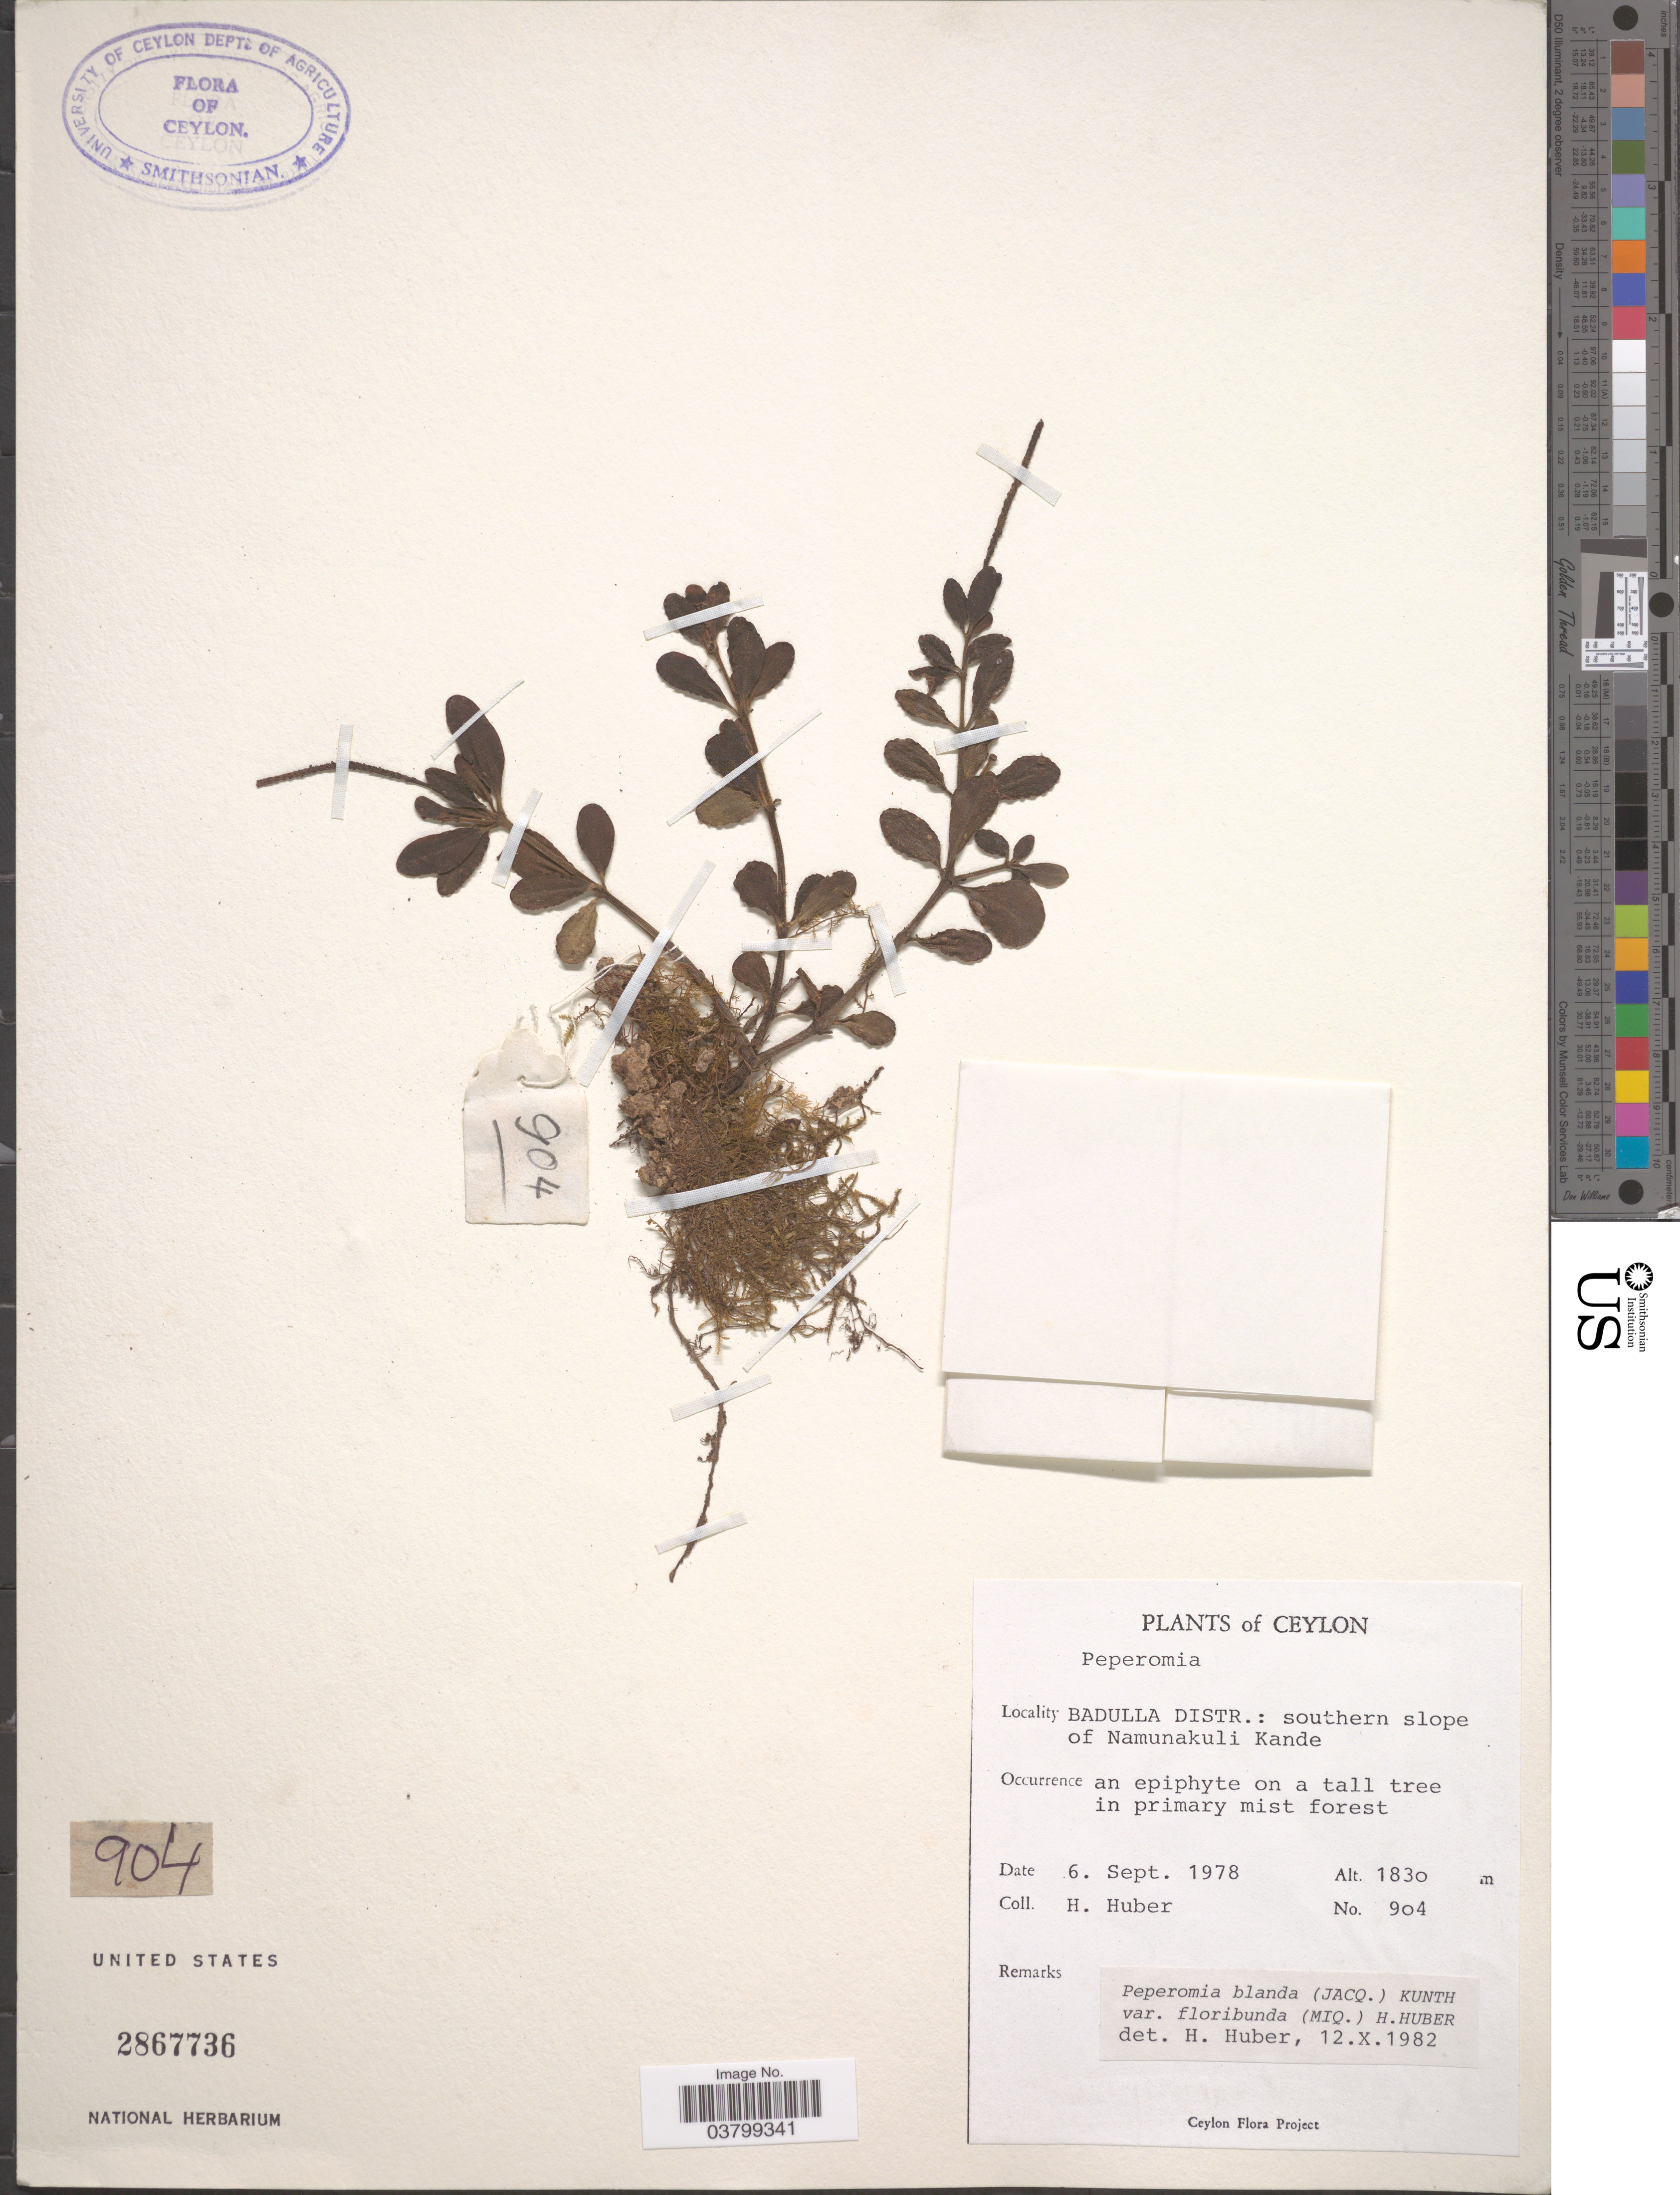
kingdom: Plantae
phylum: Tracheophyta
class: Magnoliopsida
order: Piperales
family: Piperaceae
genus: Peperomia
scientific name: Peperomia blanda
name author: (Jacq.) Kunth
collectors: H. Huber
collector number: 904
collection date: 1978-09-06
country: Sri Lanka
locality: Ceylon. Badulla Distr.: southern slope of Namunakuli Kande.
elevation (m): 1830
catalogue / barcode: US 2867736